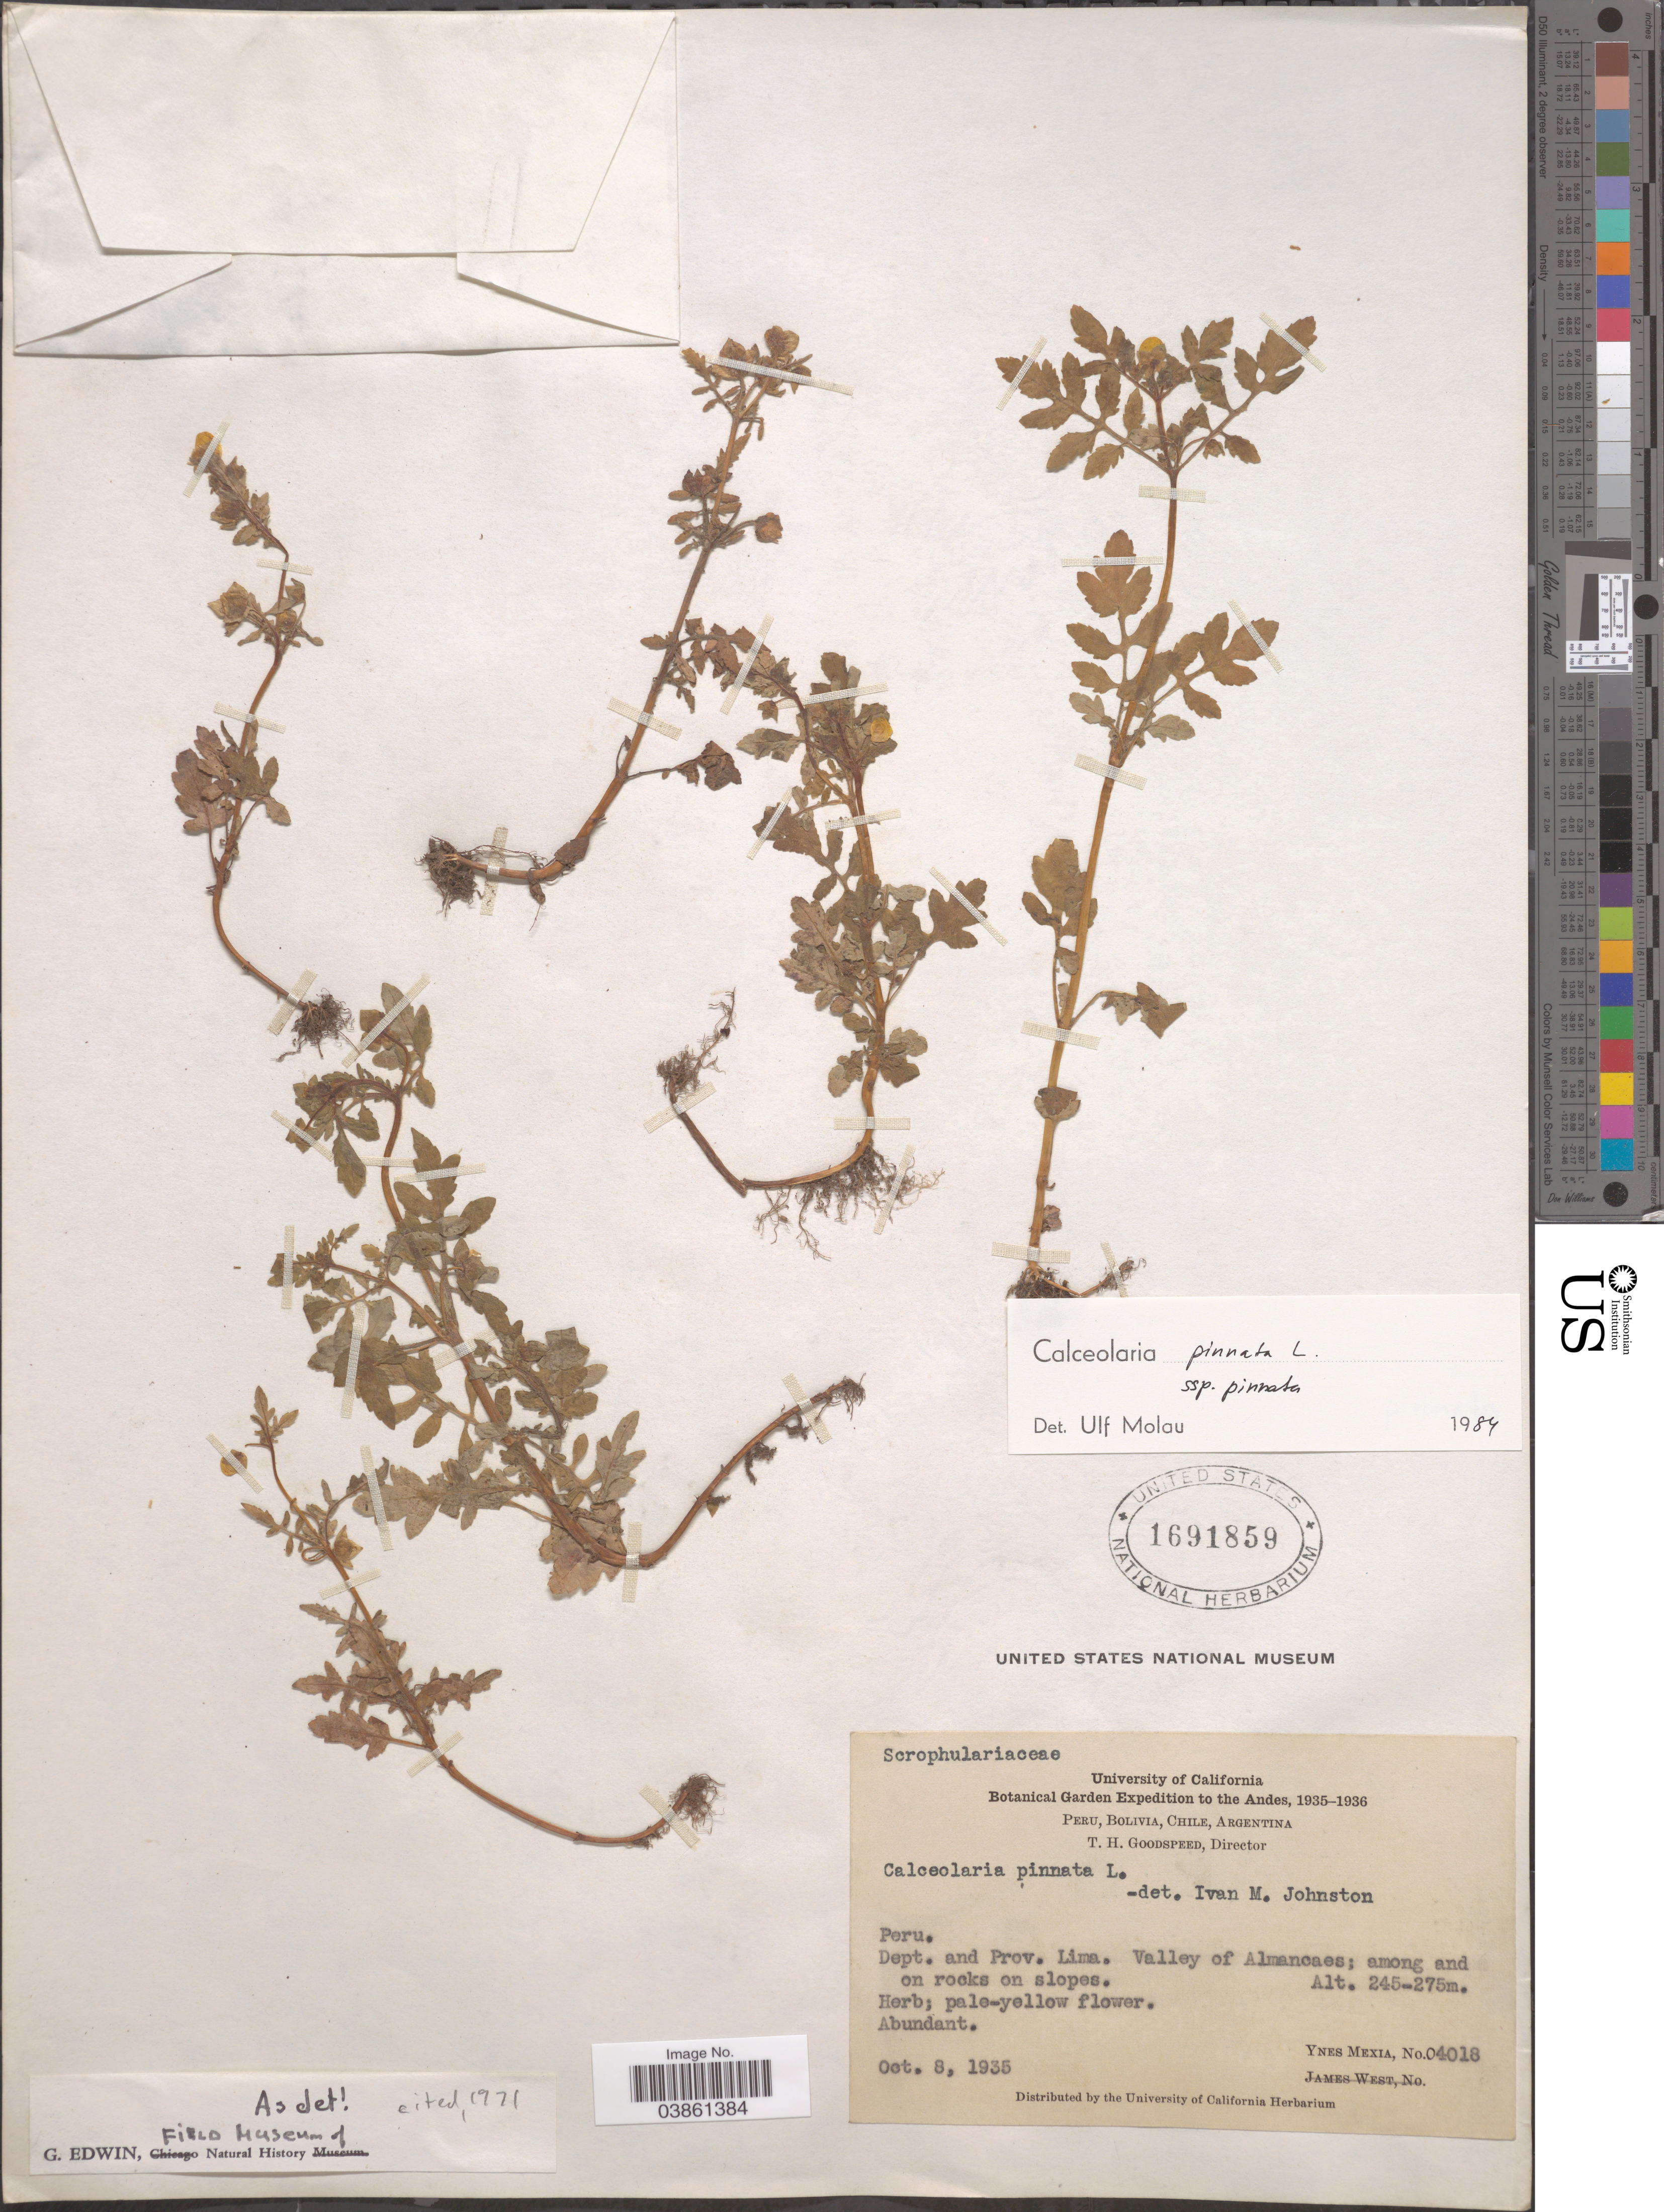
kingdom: Plantae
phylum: Tracheophyta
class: Magnoliopsida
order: Lamiales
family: Calceolariaceae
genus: Calceolaria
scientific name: Calceolaria pinnata subsp. pinnata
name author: L.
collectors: Y. Mexia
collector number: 04018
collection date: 1935-10-08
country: Peru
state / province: Lima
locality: The Andes. Dept. and Prov. Lima. Valley of Almancaes; among and on rocks and slopes.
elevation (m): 245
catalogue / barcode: US 1691859